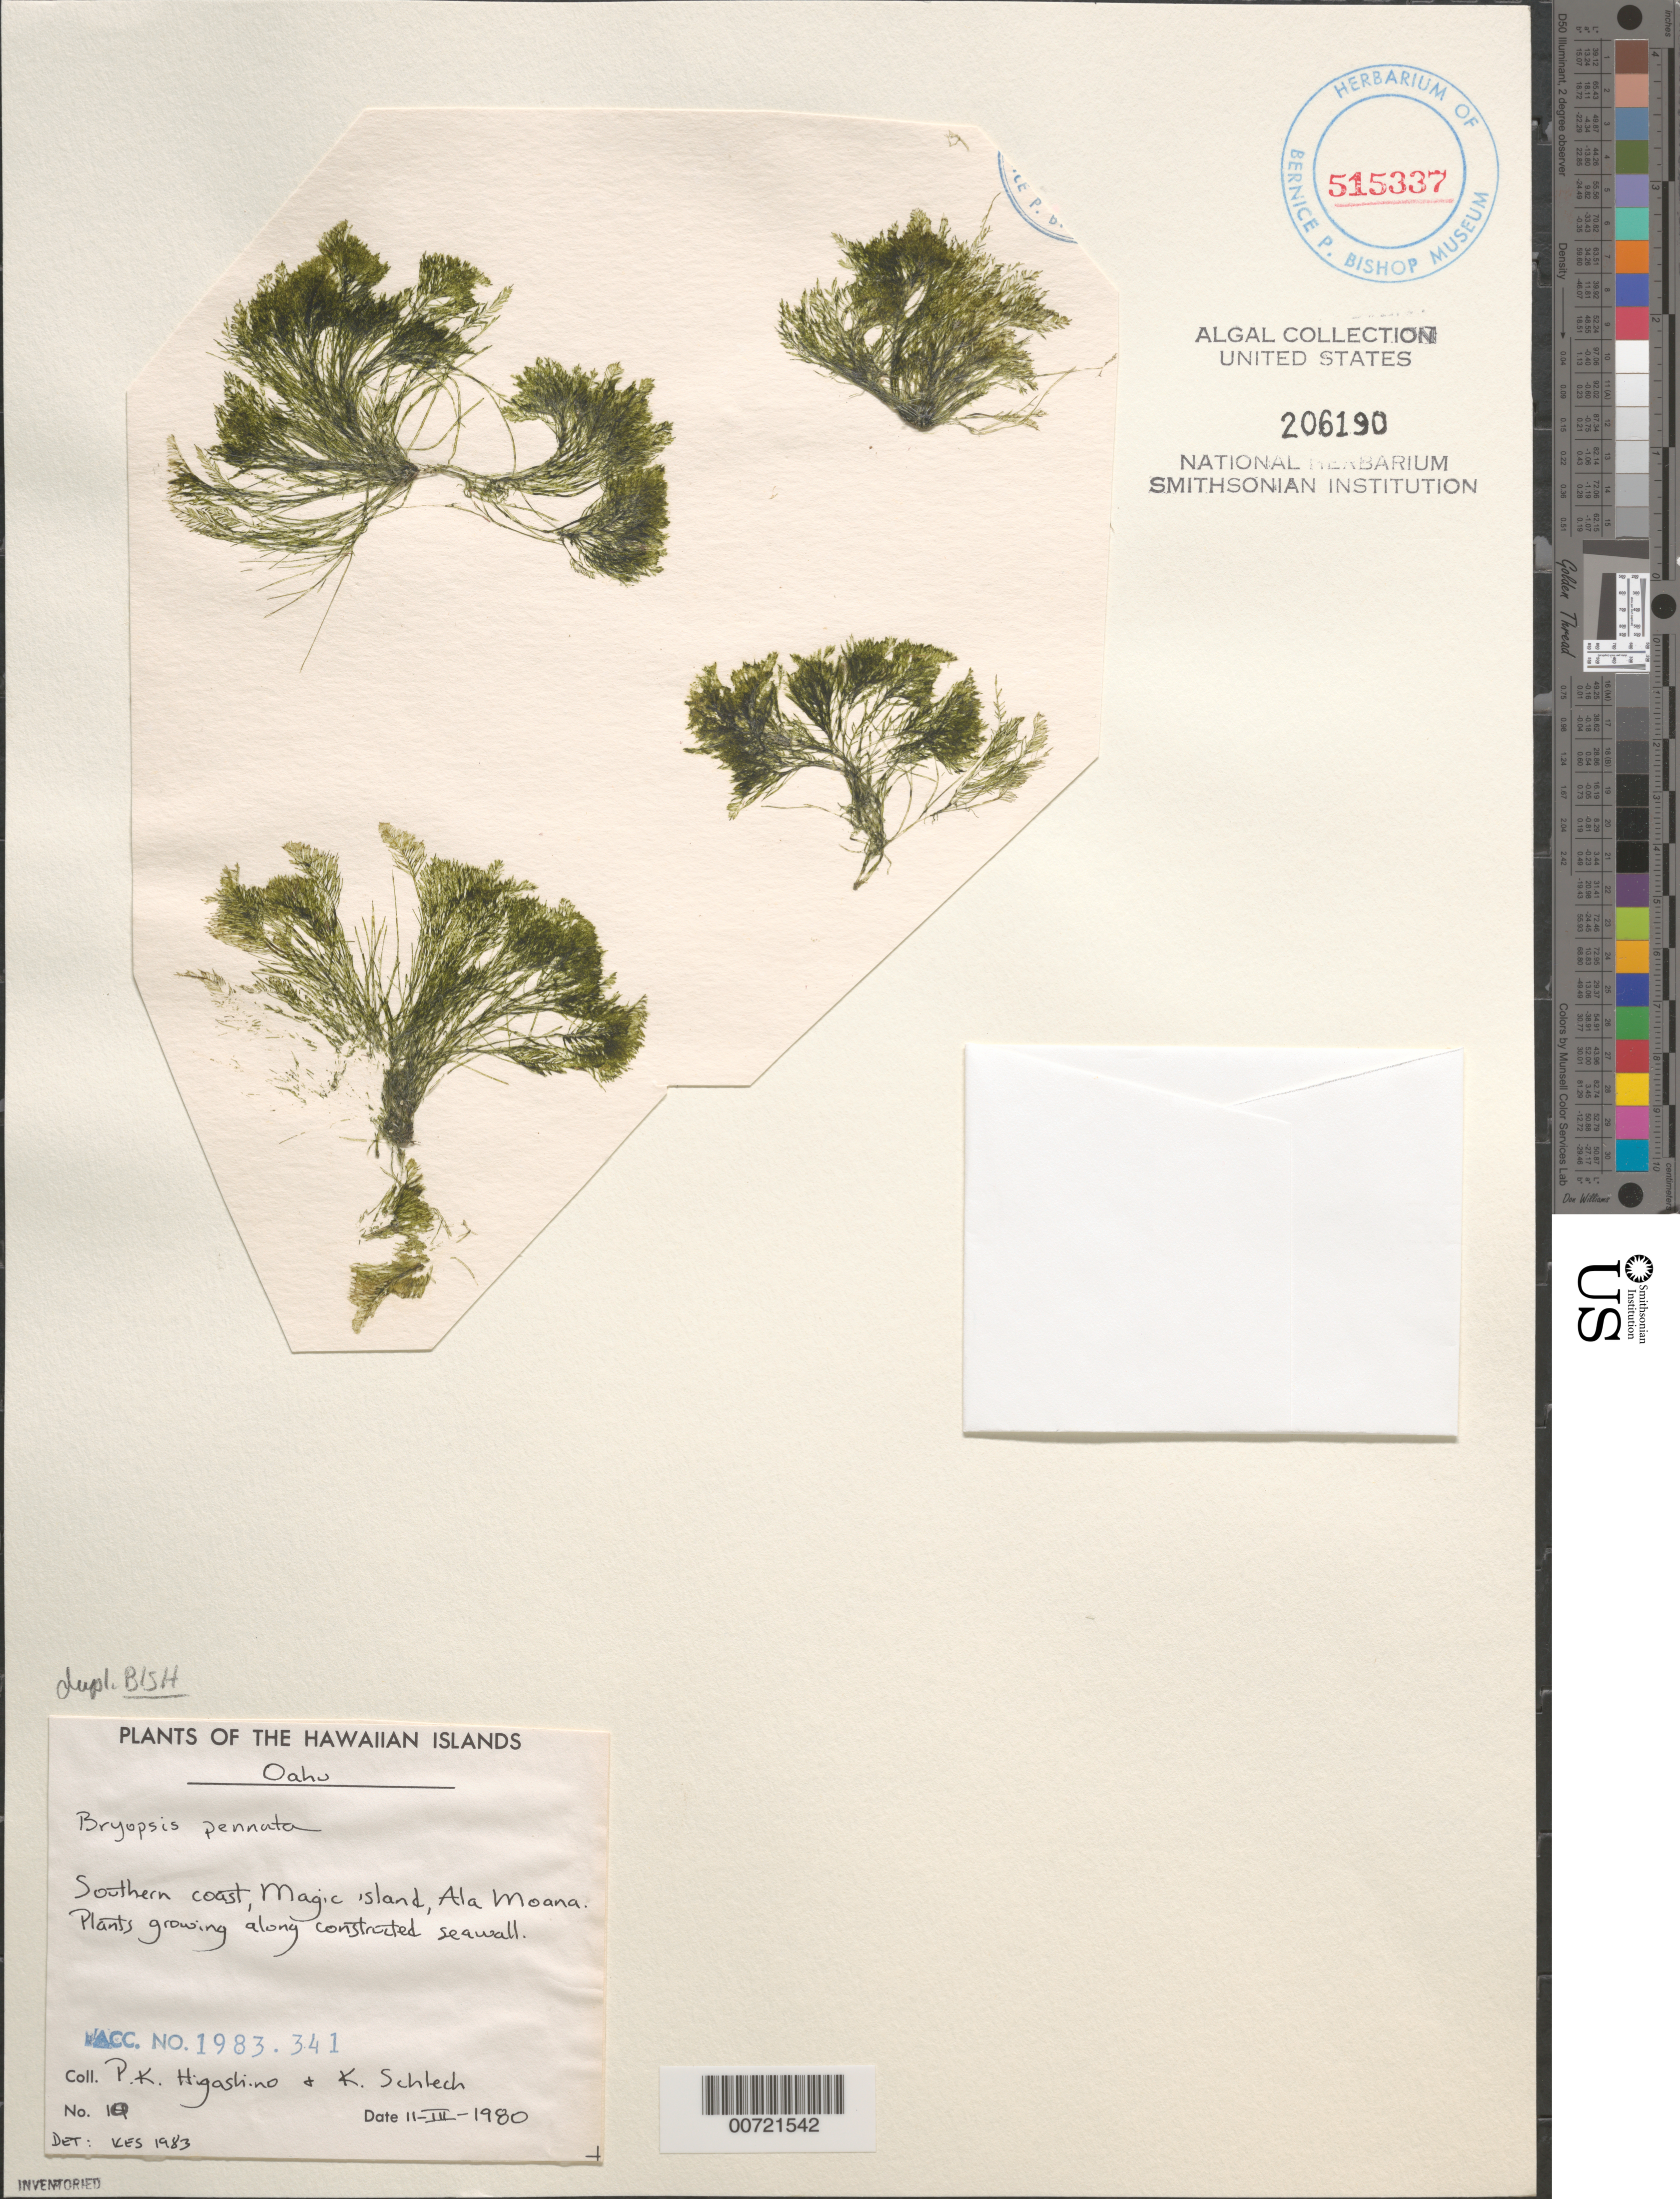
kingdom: Plantae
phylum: Chlorophyta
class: Ulvophyceae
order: Bryopsidales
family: Bryopsidaceae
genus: Bryopsis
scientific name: Bryopsis pennata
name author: J.V.Lamouroux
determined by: Schlech, K. E.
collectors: P. Higashino & K. Schlech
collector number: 10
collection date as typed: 11 Mar 1980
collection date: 1980-03-11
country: United States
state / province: Hawaii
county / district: Honolulu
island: Oahu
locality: Magic Island, Ala Moana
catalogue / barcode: US 206190